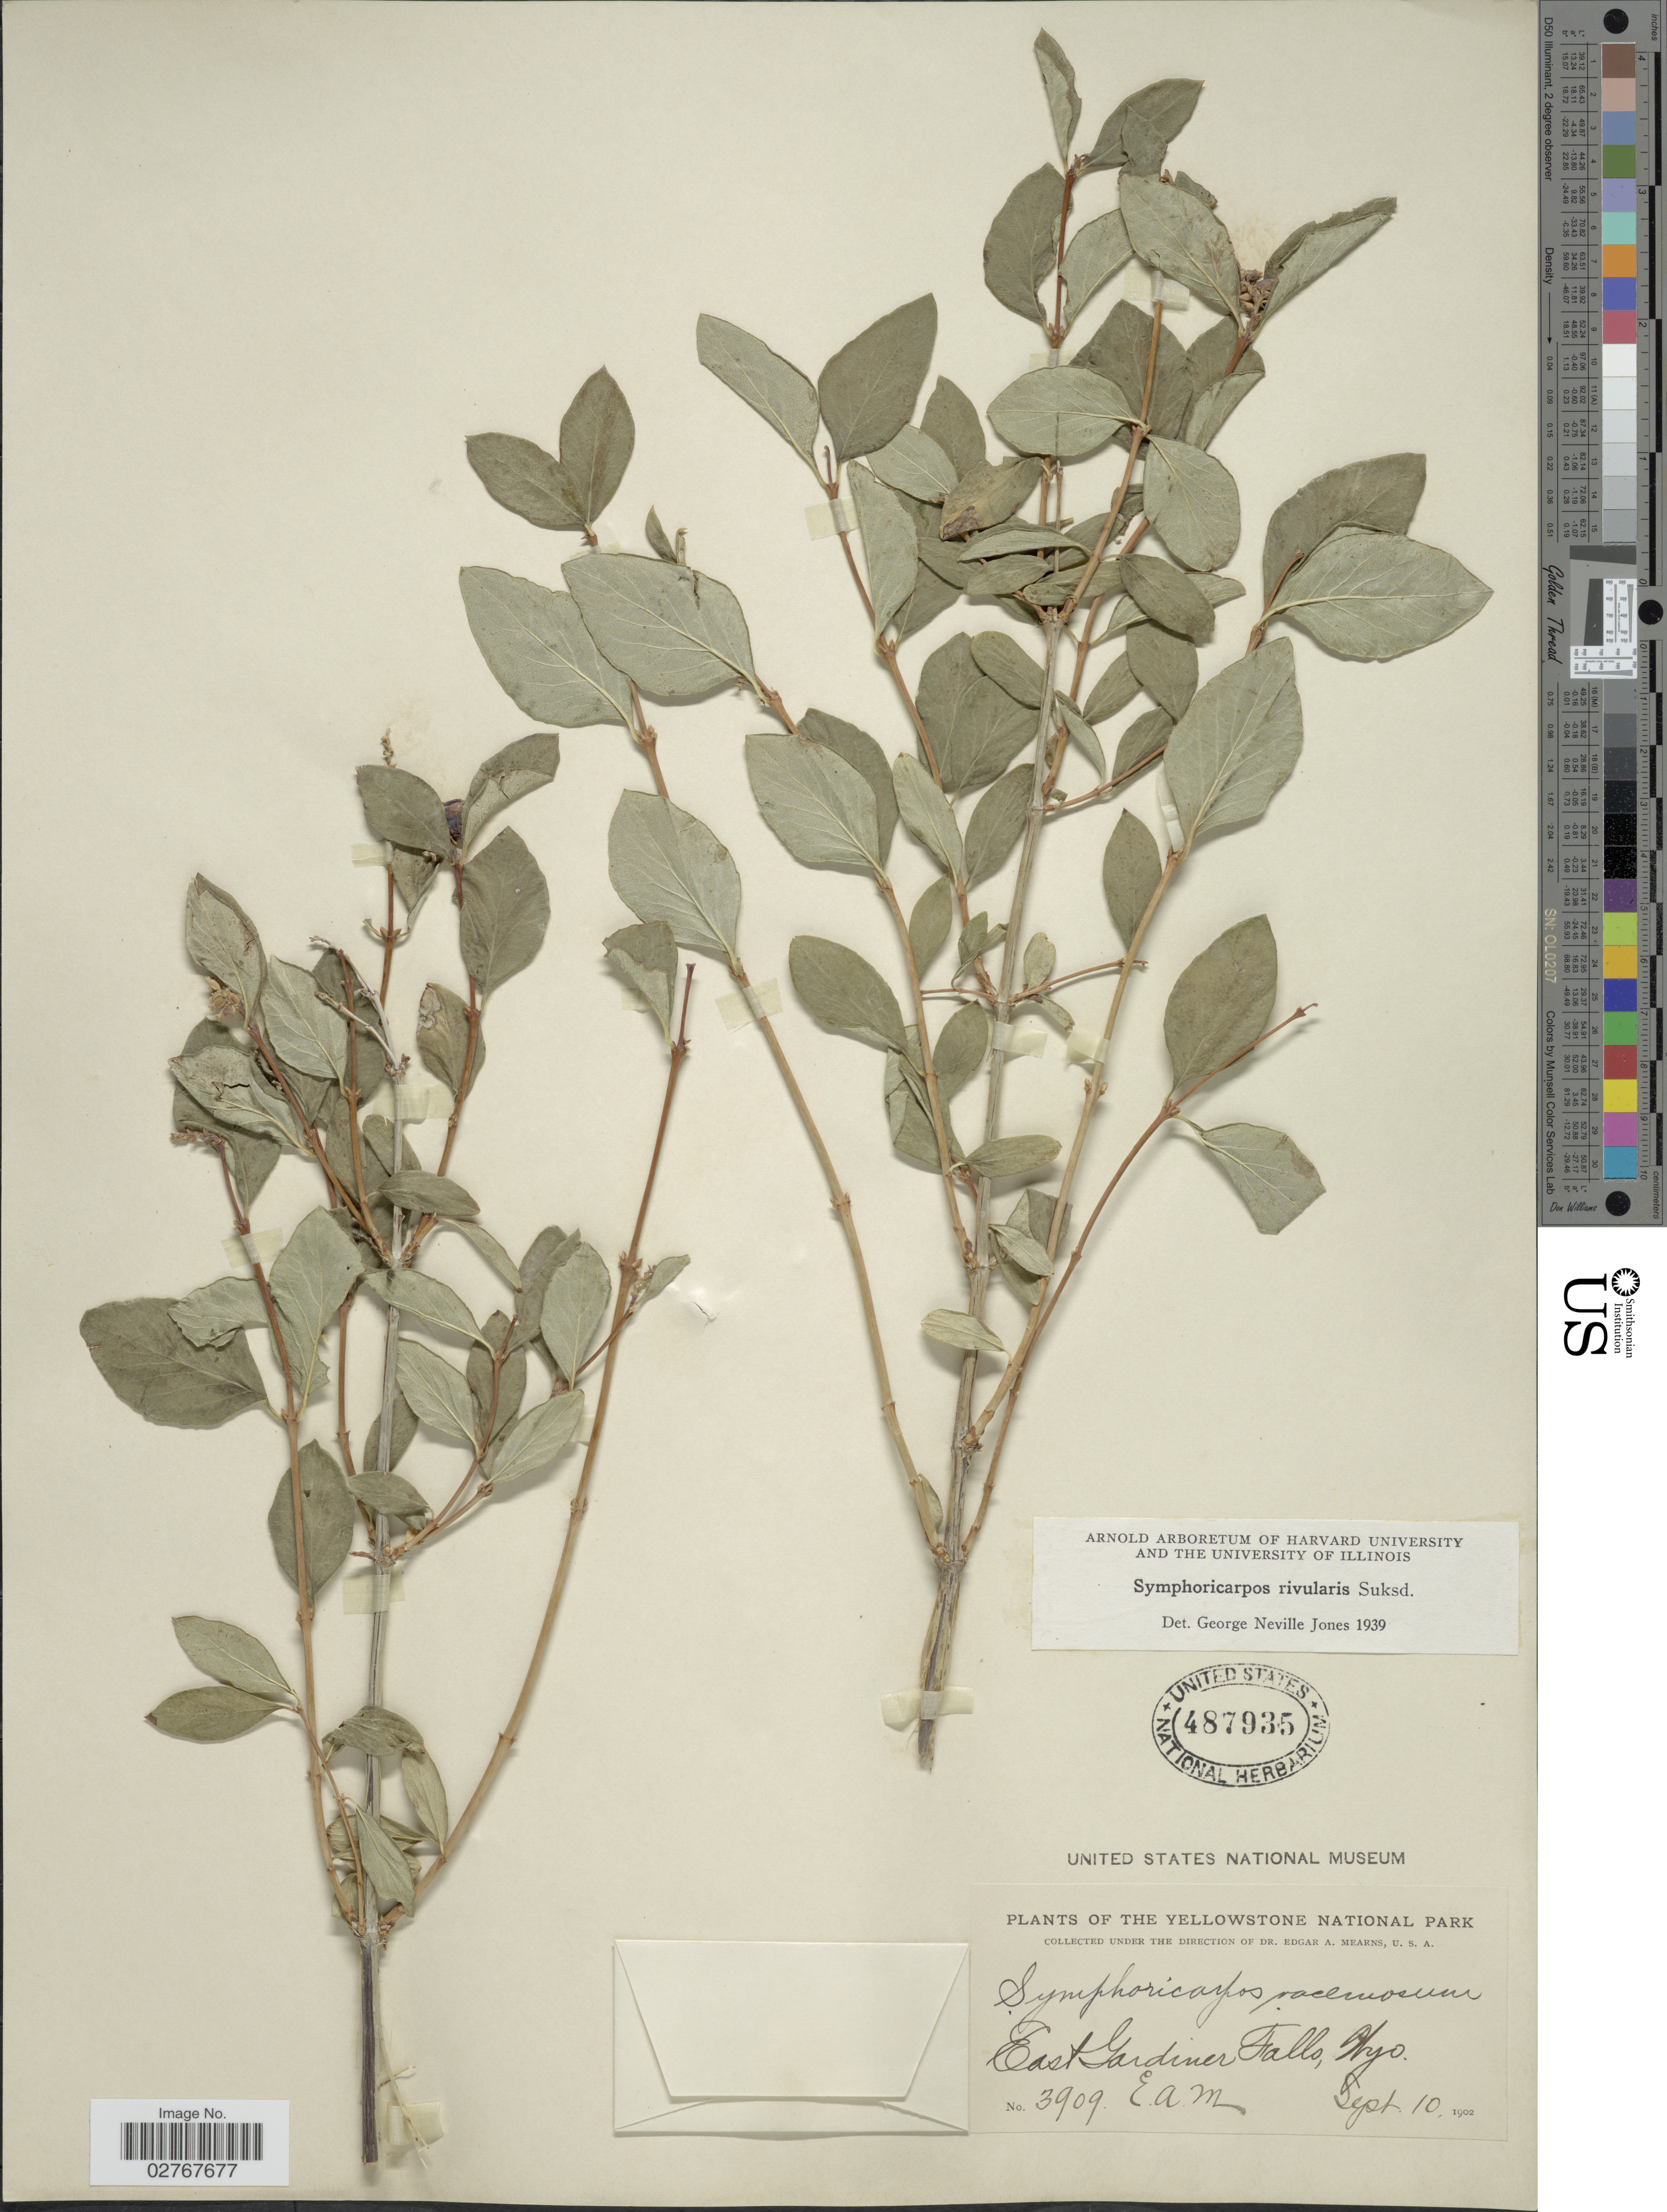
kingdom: Plantae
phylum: Tracheophyta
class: Magnoliopsida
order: Dipsacales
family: Caprifoliaceae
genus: Symphoricarpos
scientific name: Symphoricarpos rivularis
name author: Suksd.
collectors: E. A. Mearns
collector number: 3909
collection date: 1902-09-10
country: United States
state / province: Wyoming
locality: Yellowstone National Park. East Gardiner Falls.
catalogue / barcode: US 487935